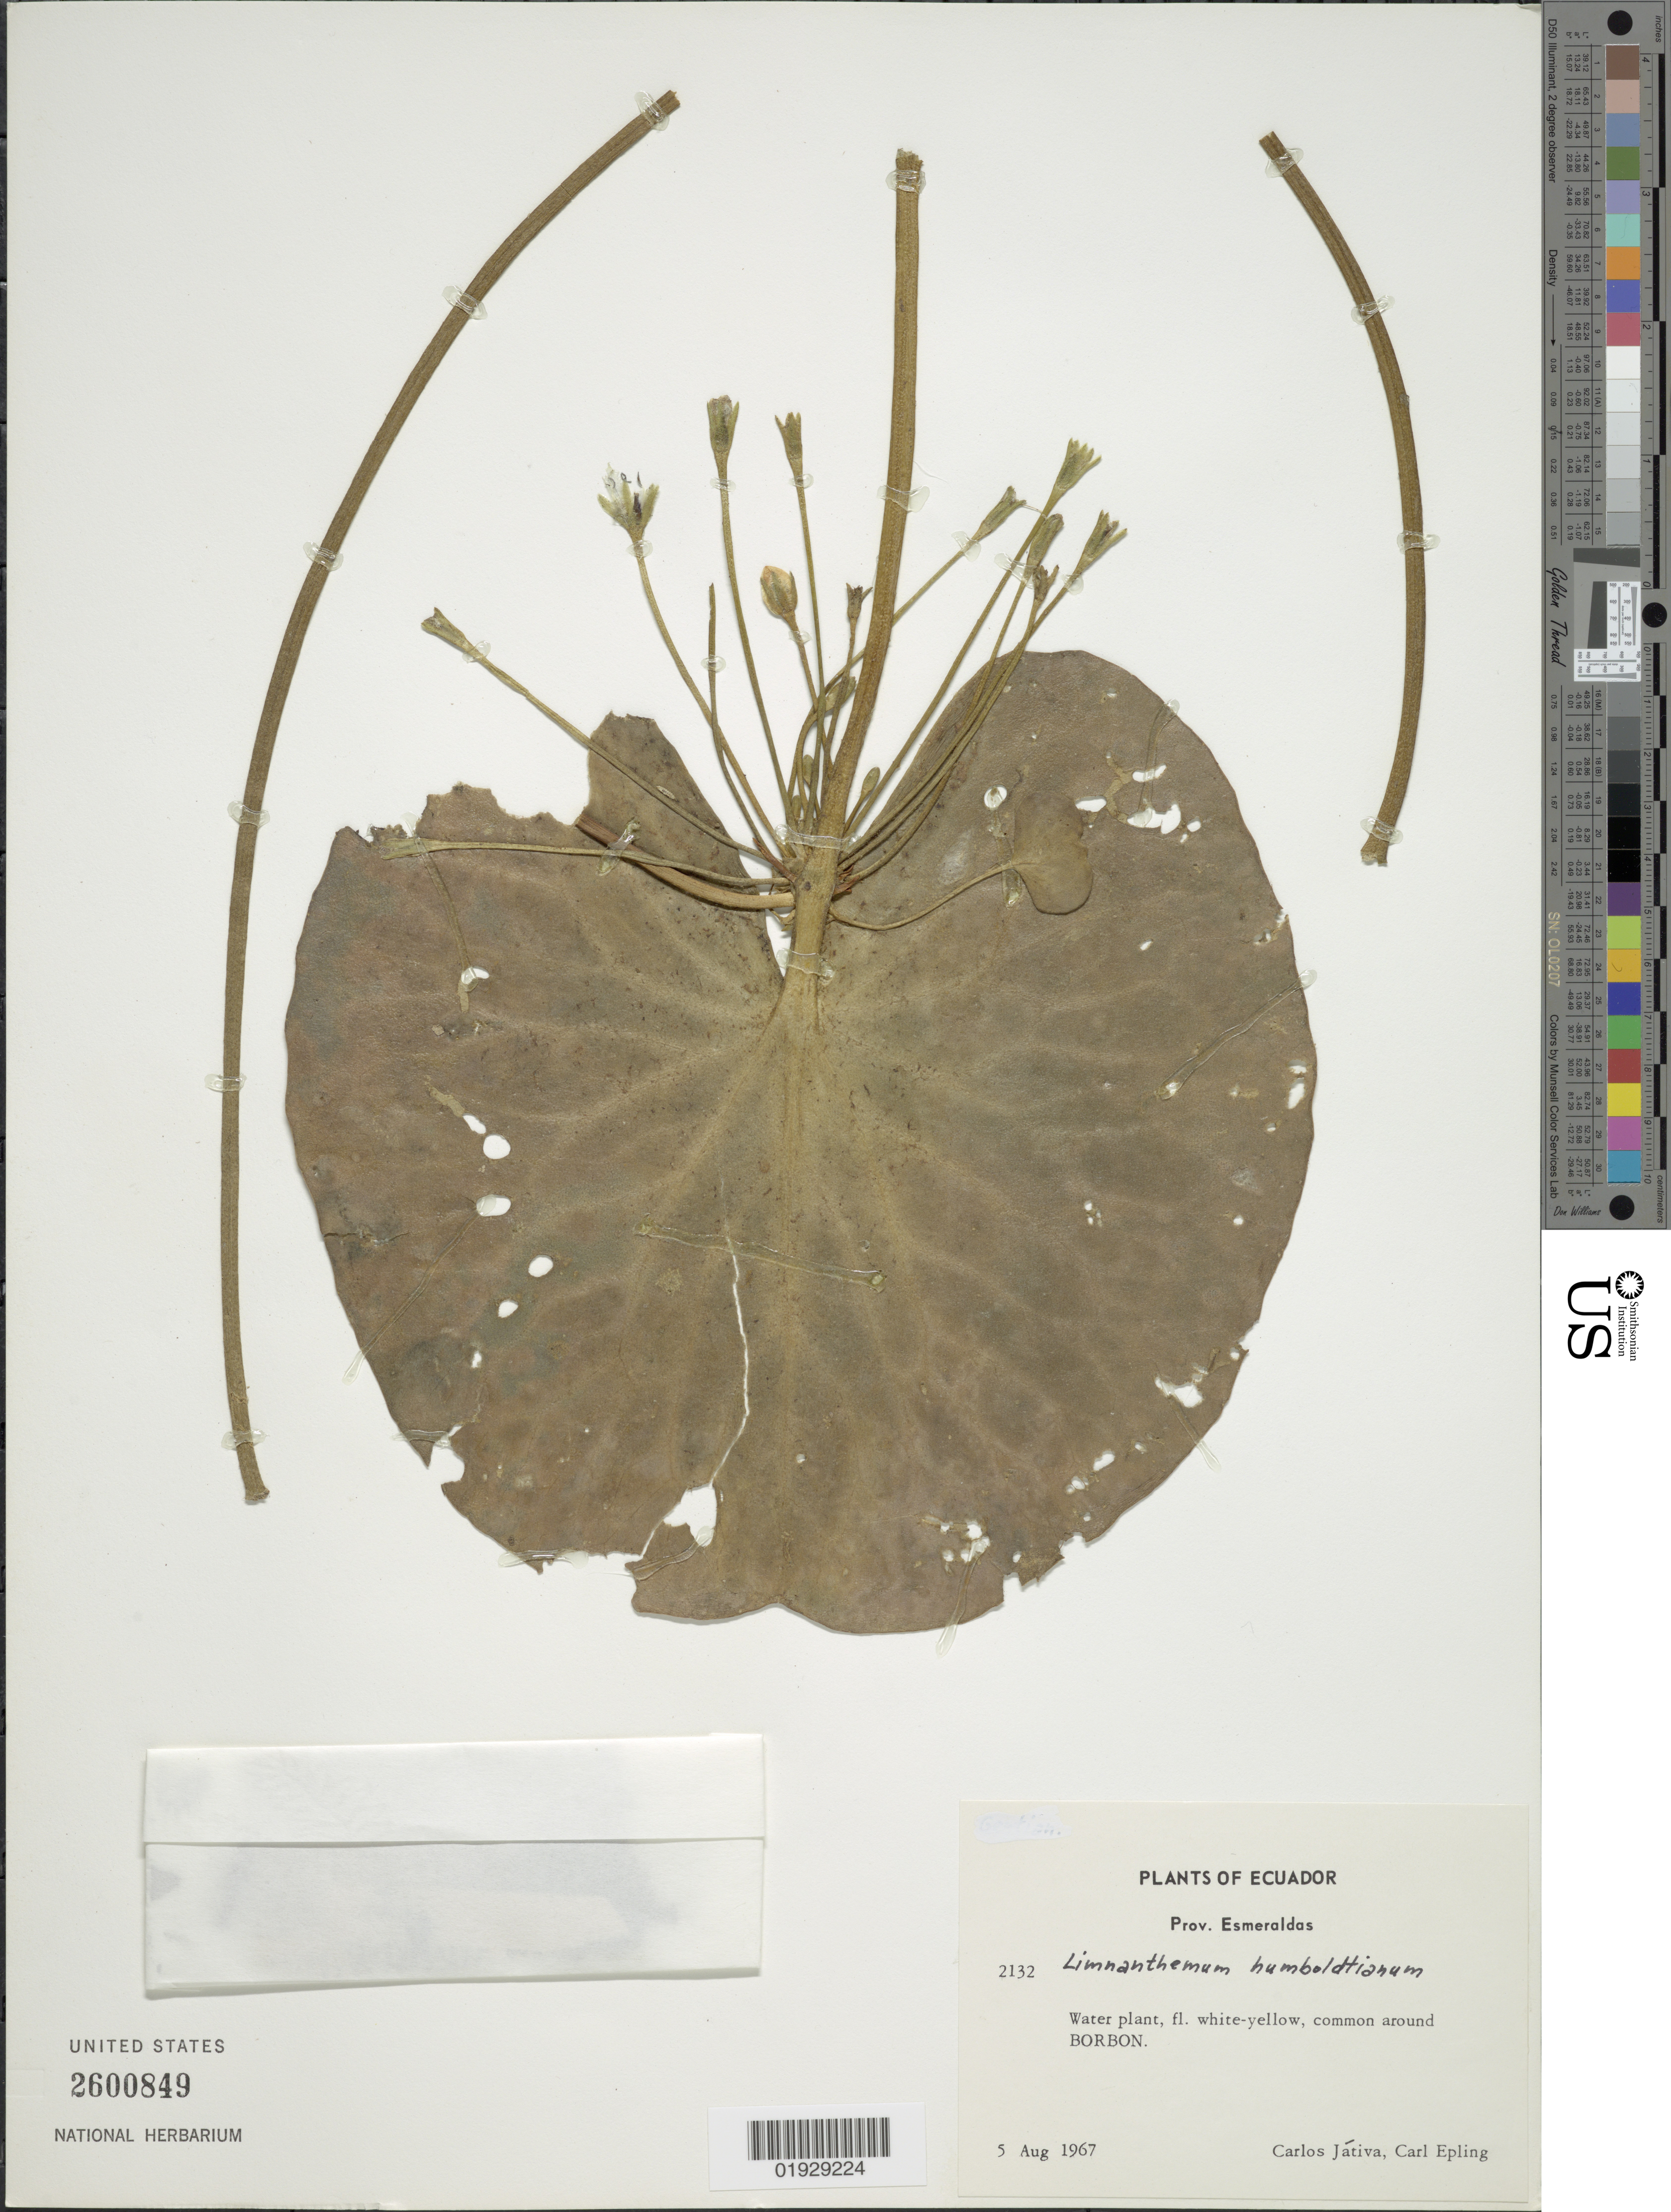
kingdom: Plantae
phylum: Tracheophyta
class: Magnoliopsida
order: Asterales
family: Menyanthaceae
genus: Nymphoides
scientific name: Nymphoides indica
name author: (L.) Kuntze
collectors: C. D. Játiva & C. C. Epling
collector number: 2132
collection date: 1967-08-05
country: Ecuador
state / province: Esmeraldas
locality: Prov. Esmeraldas. Common around Borbon.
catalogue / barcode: US 2600849